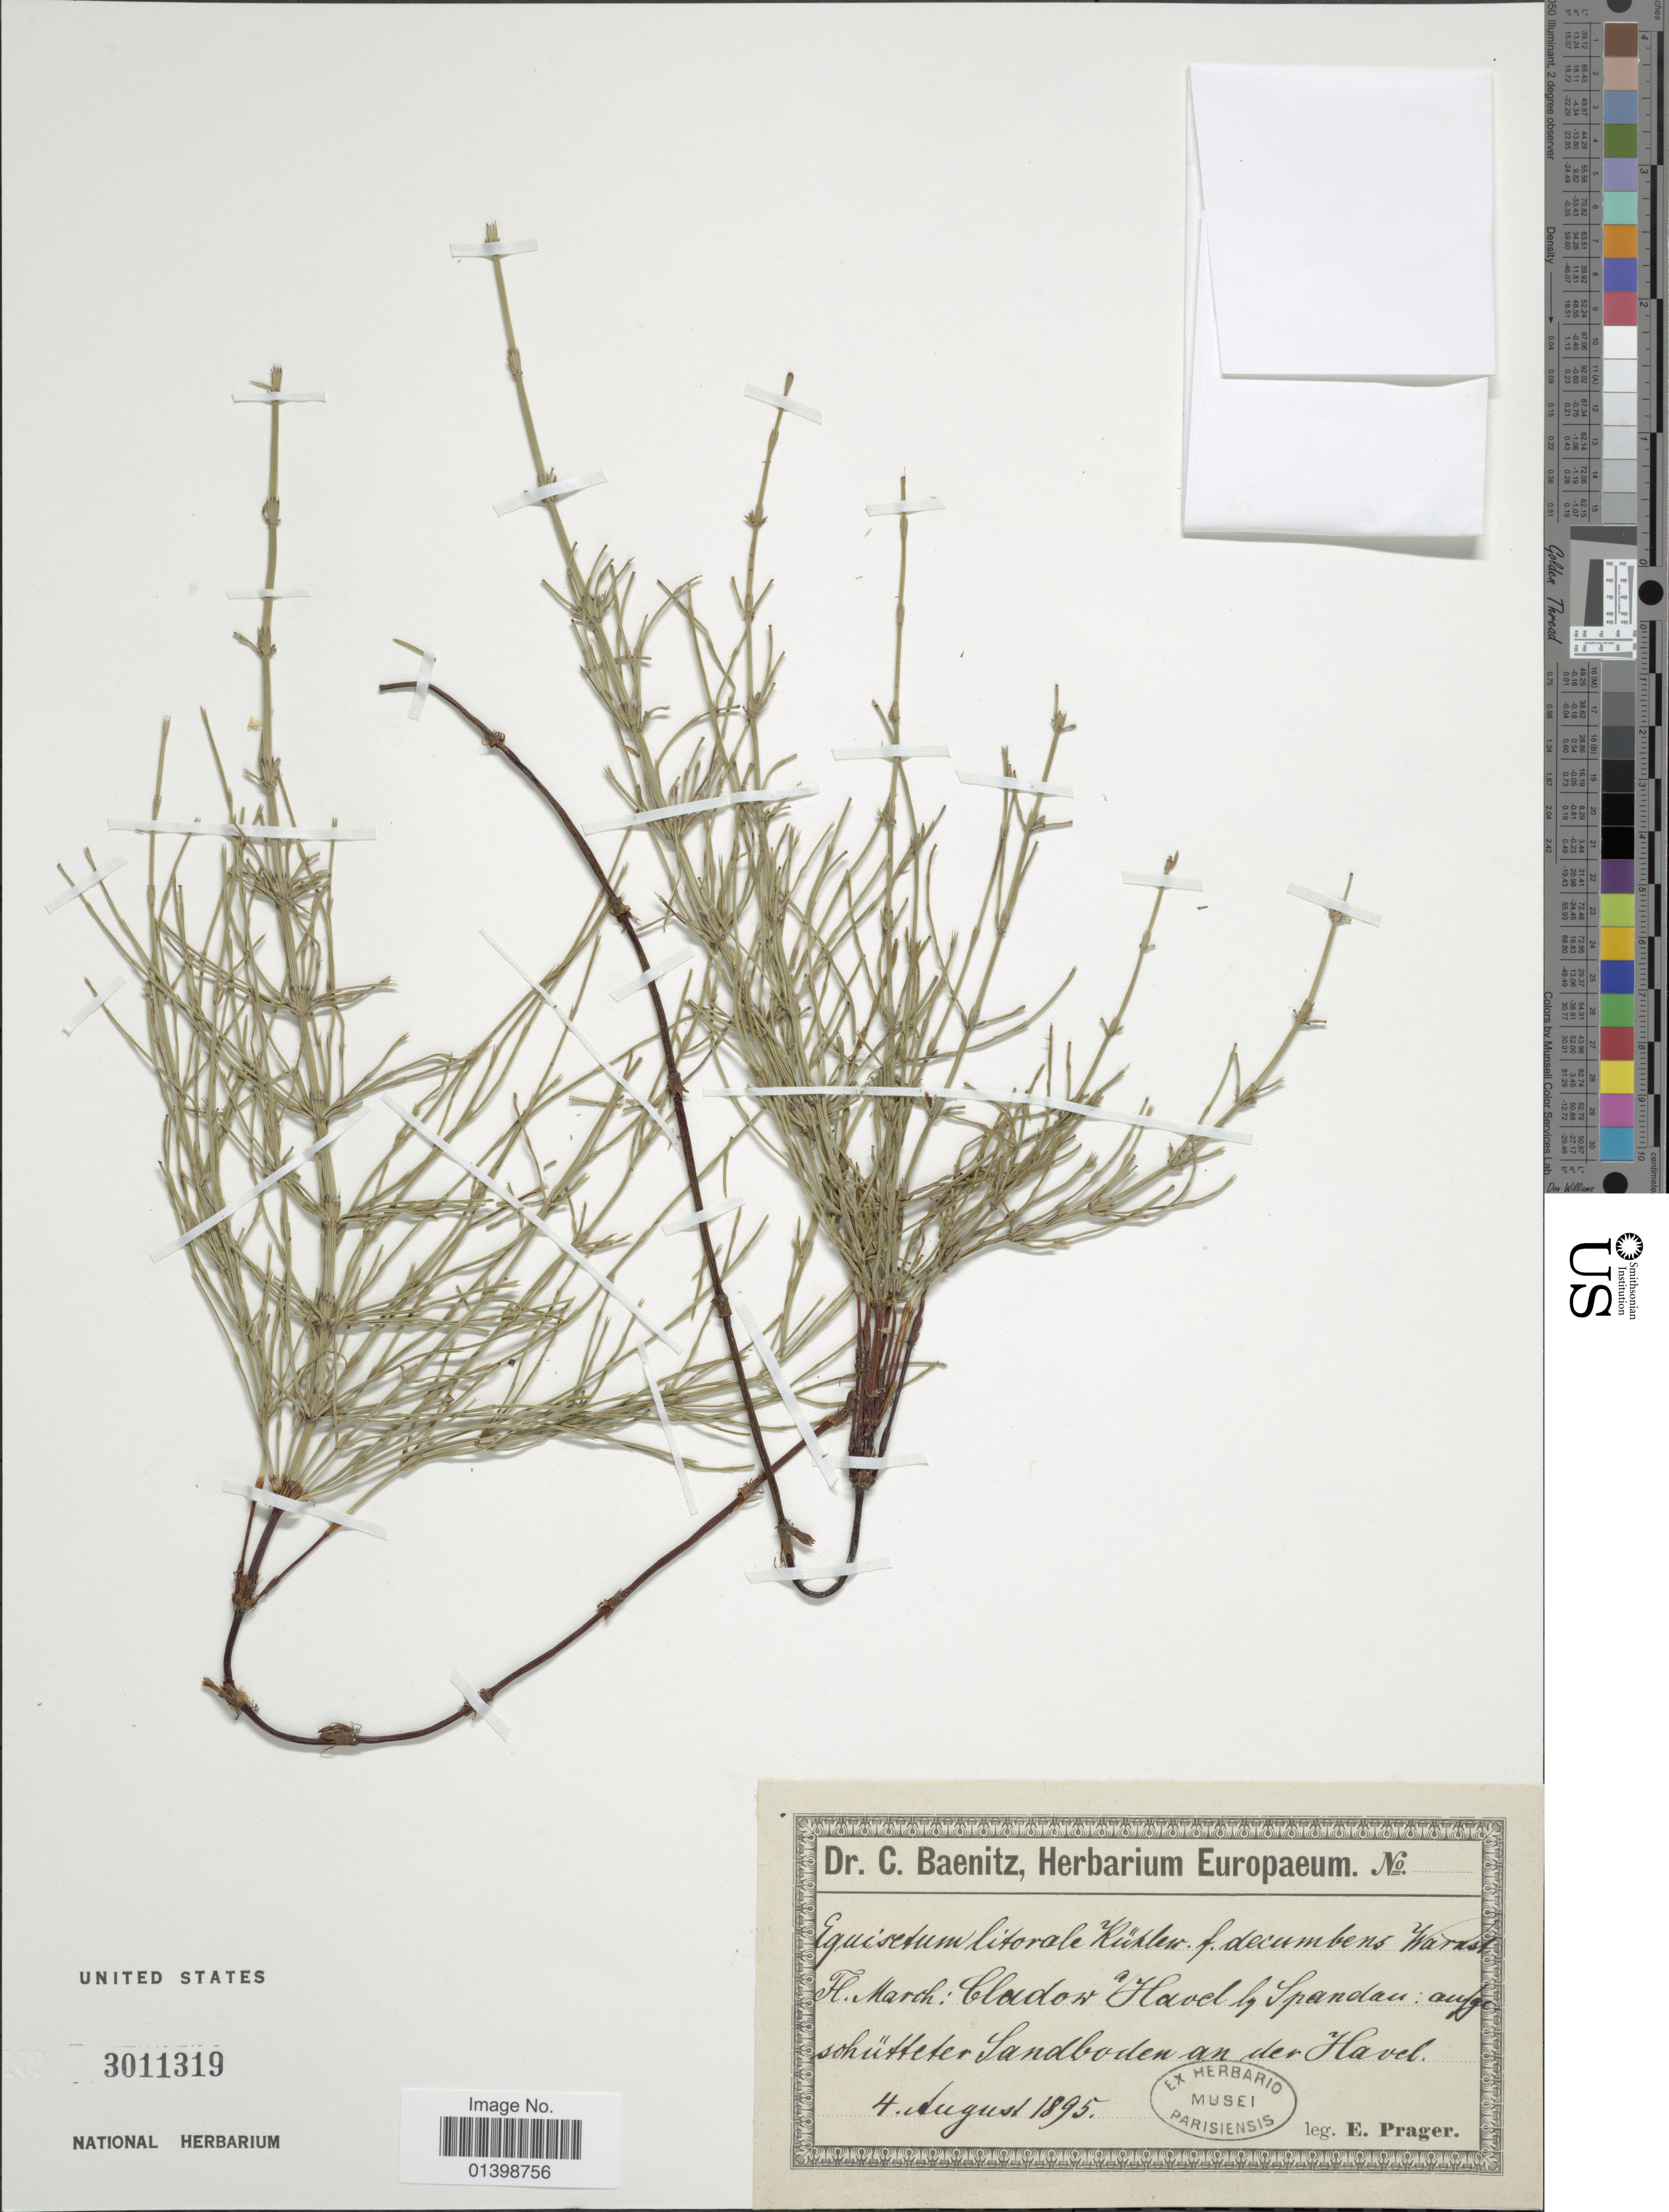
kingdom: Plantae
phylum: Tracheophyta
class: Polypodiopsida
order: Equisetales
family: Equisetaceae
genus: Equisetum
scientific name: Equisetum x litorale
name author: Kuhlw.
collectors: E. Prager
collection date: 1895-08-04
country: Germany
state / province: Berlin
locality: March: blador 'Havel by Spandan: auf sohütteter Sandboden an der Havel [interpreted]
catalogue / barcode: US 3011319